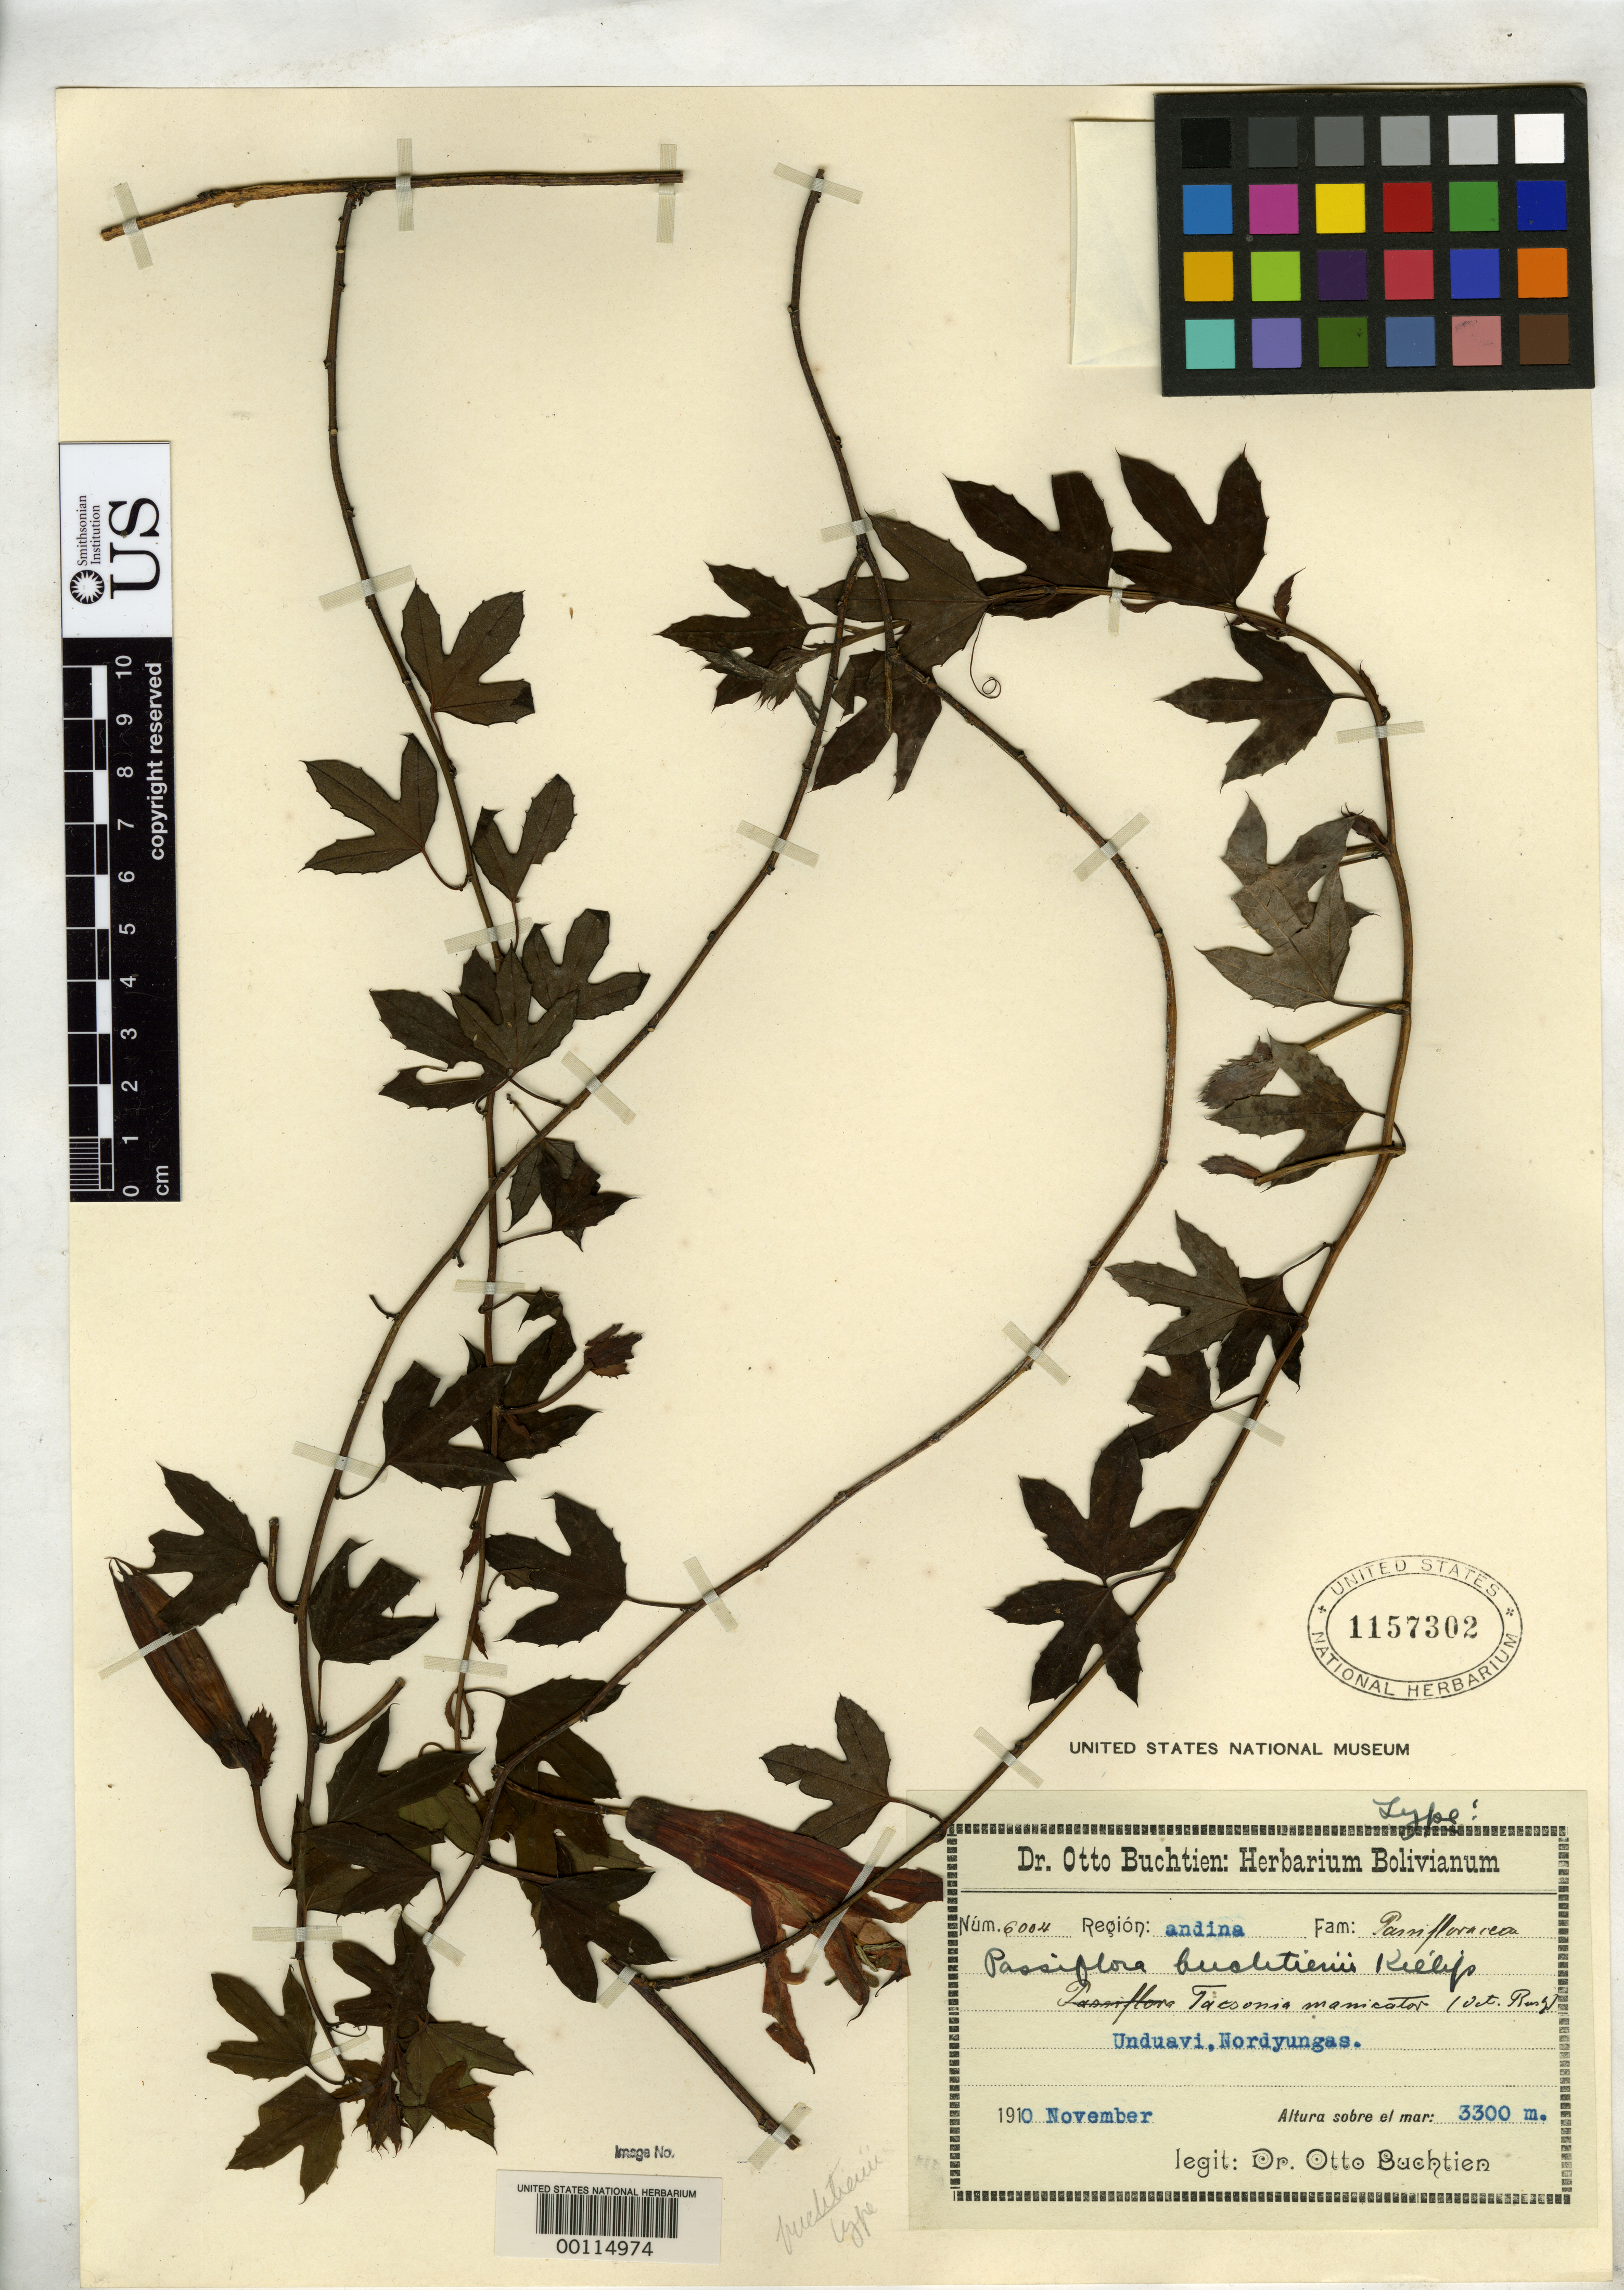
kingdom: Plantae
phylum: Tracheophyta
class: Magnoliopsida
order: Malpighiales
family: Passifloraceae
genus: Passiflora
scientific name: Passiflora buchtienii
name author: Killip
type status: Holotype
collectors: O. Buchtien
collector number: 6004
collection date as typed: Nov 1910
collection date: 1910-11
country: Bolivia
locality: Unduavi, North Yungas.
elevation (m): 3300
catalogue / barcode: US 1157302